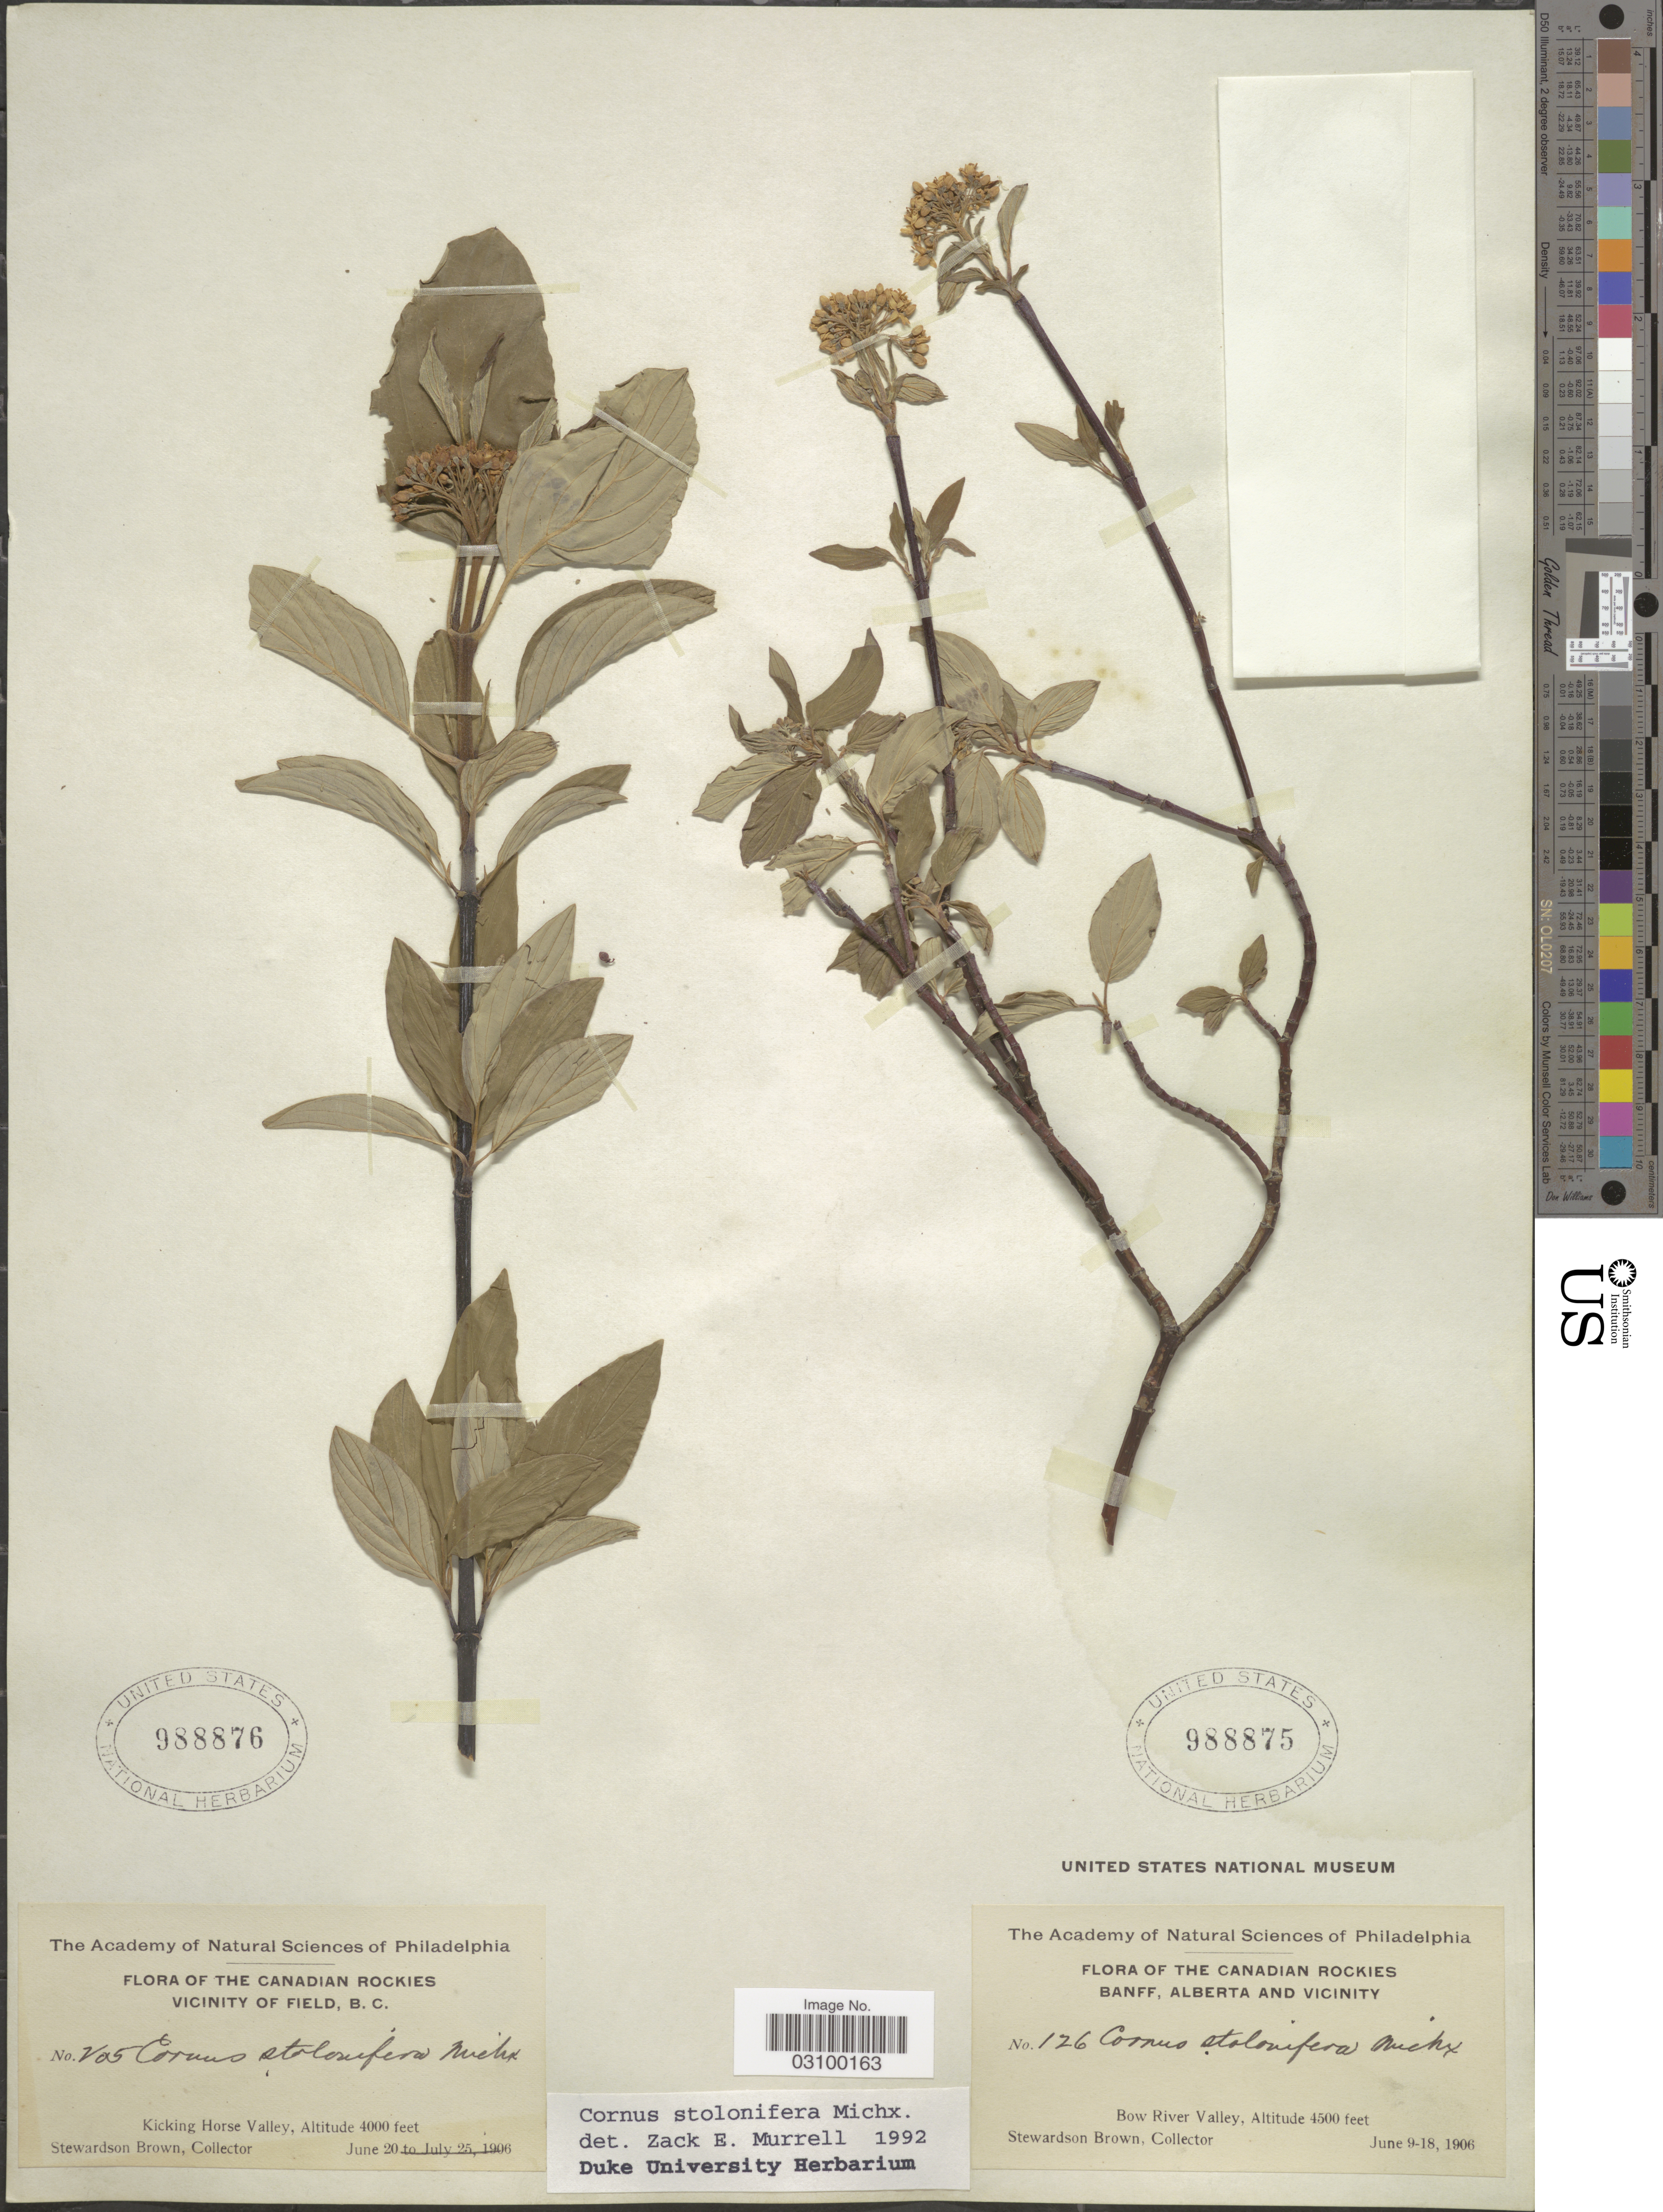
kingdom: Plantae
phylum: Tracheophyta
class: Magnoliopsida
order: Cornales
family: Cornaceae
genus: Cornus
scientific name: Cornus sericea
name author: L.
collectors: S. Brown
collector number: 126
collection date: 1906-06-09/1906-06-18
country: Canada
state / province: Alberta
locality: The Canadian Rockies. Banff, Alberta and Vicinity. Bow River Valley.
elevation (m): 1372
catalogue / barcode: US 988875-2